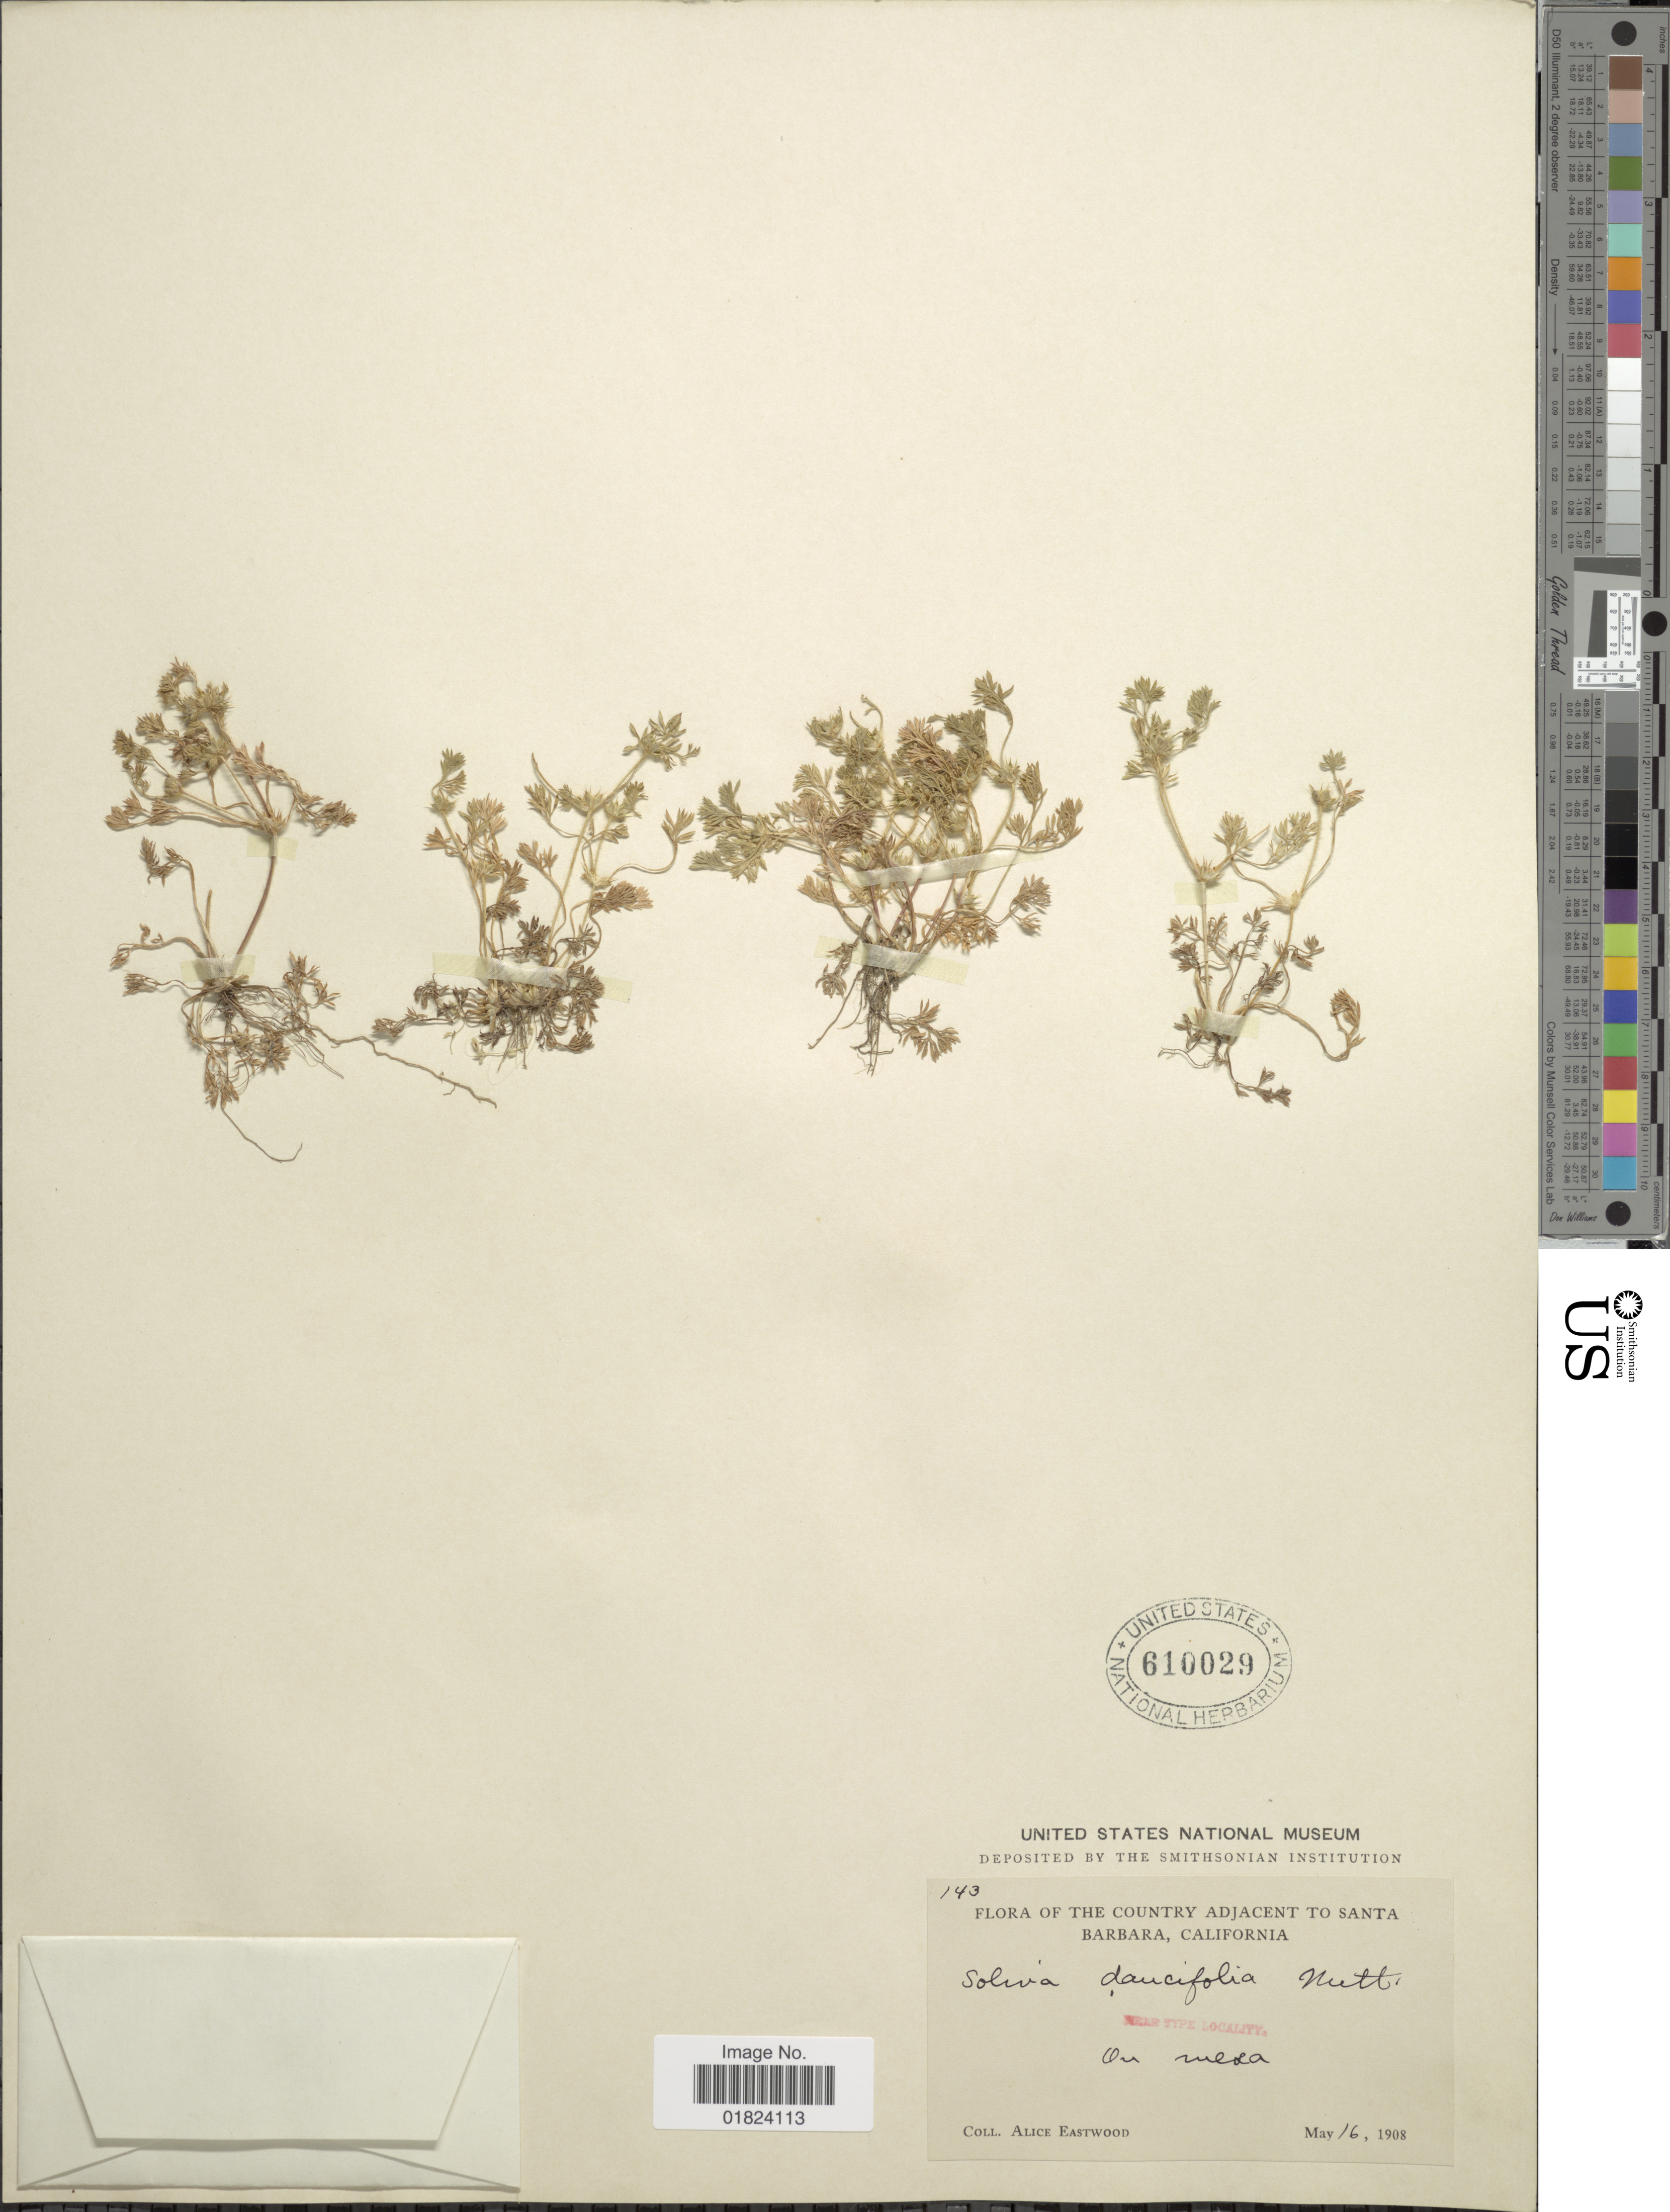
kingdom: Plantae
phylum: Tracheophyta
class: Magnoliopsida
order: Asterales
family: Asteraceae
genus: Soliva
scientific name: Soliva daucifolia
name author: Nutt.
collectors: A. Eastwood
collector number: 143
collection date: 1908-05-16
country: United States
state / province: California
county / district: Santa Barbara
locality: The Country adjacent to Santa Barbara, on mesa.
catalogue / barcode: US 610029